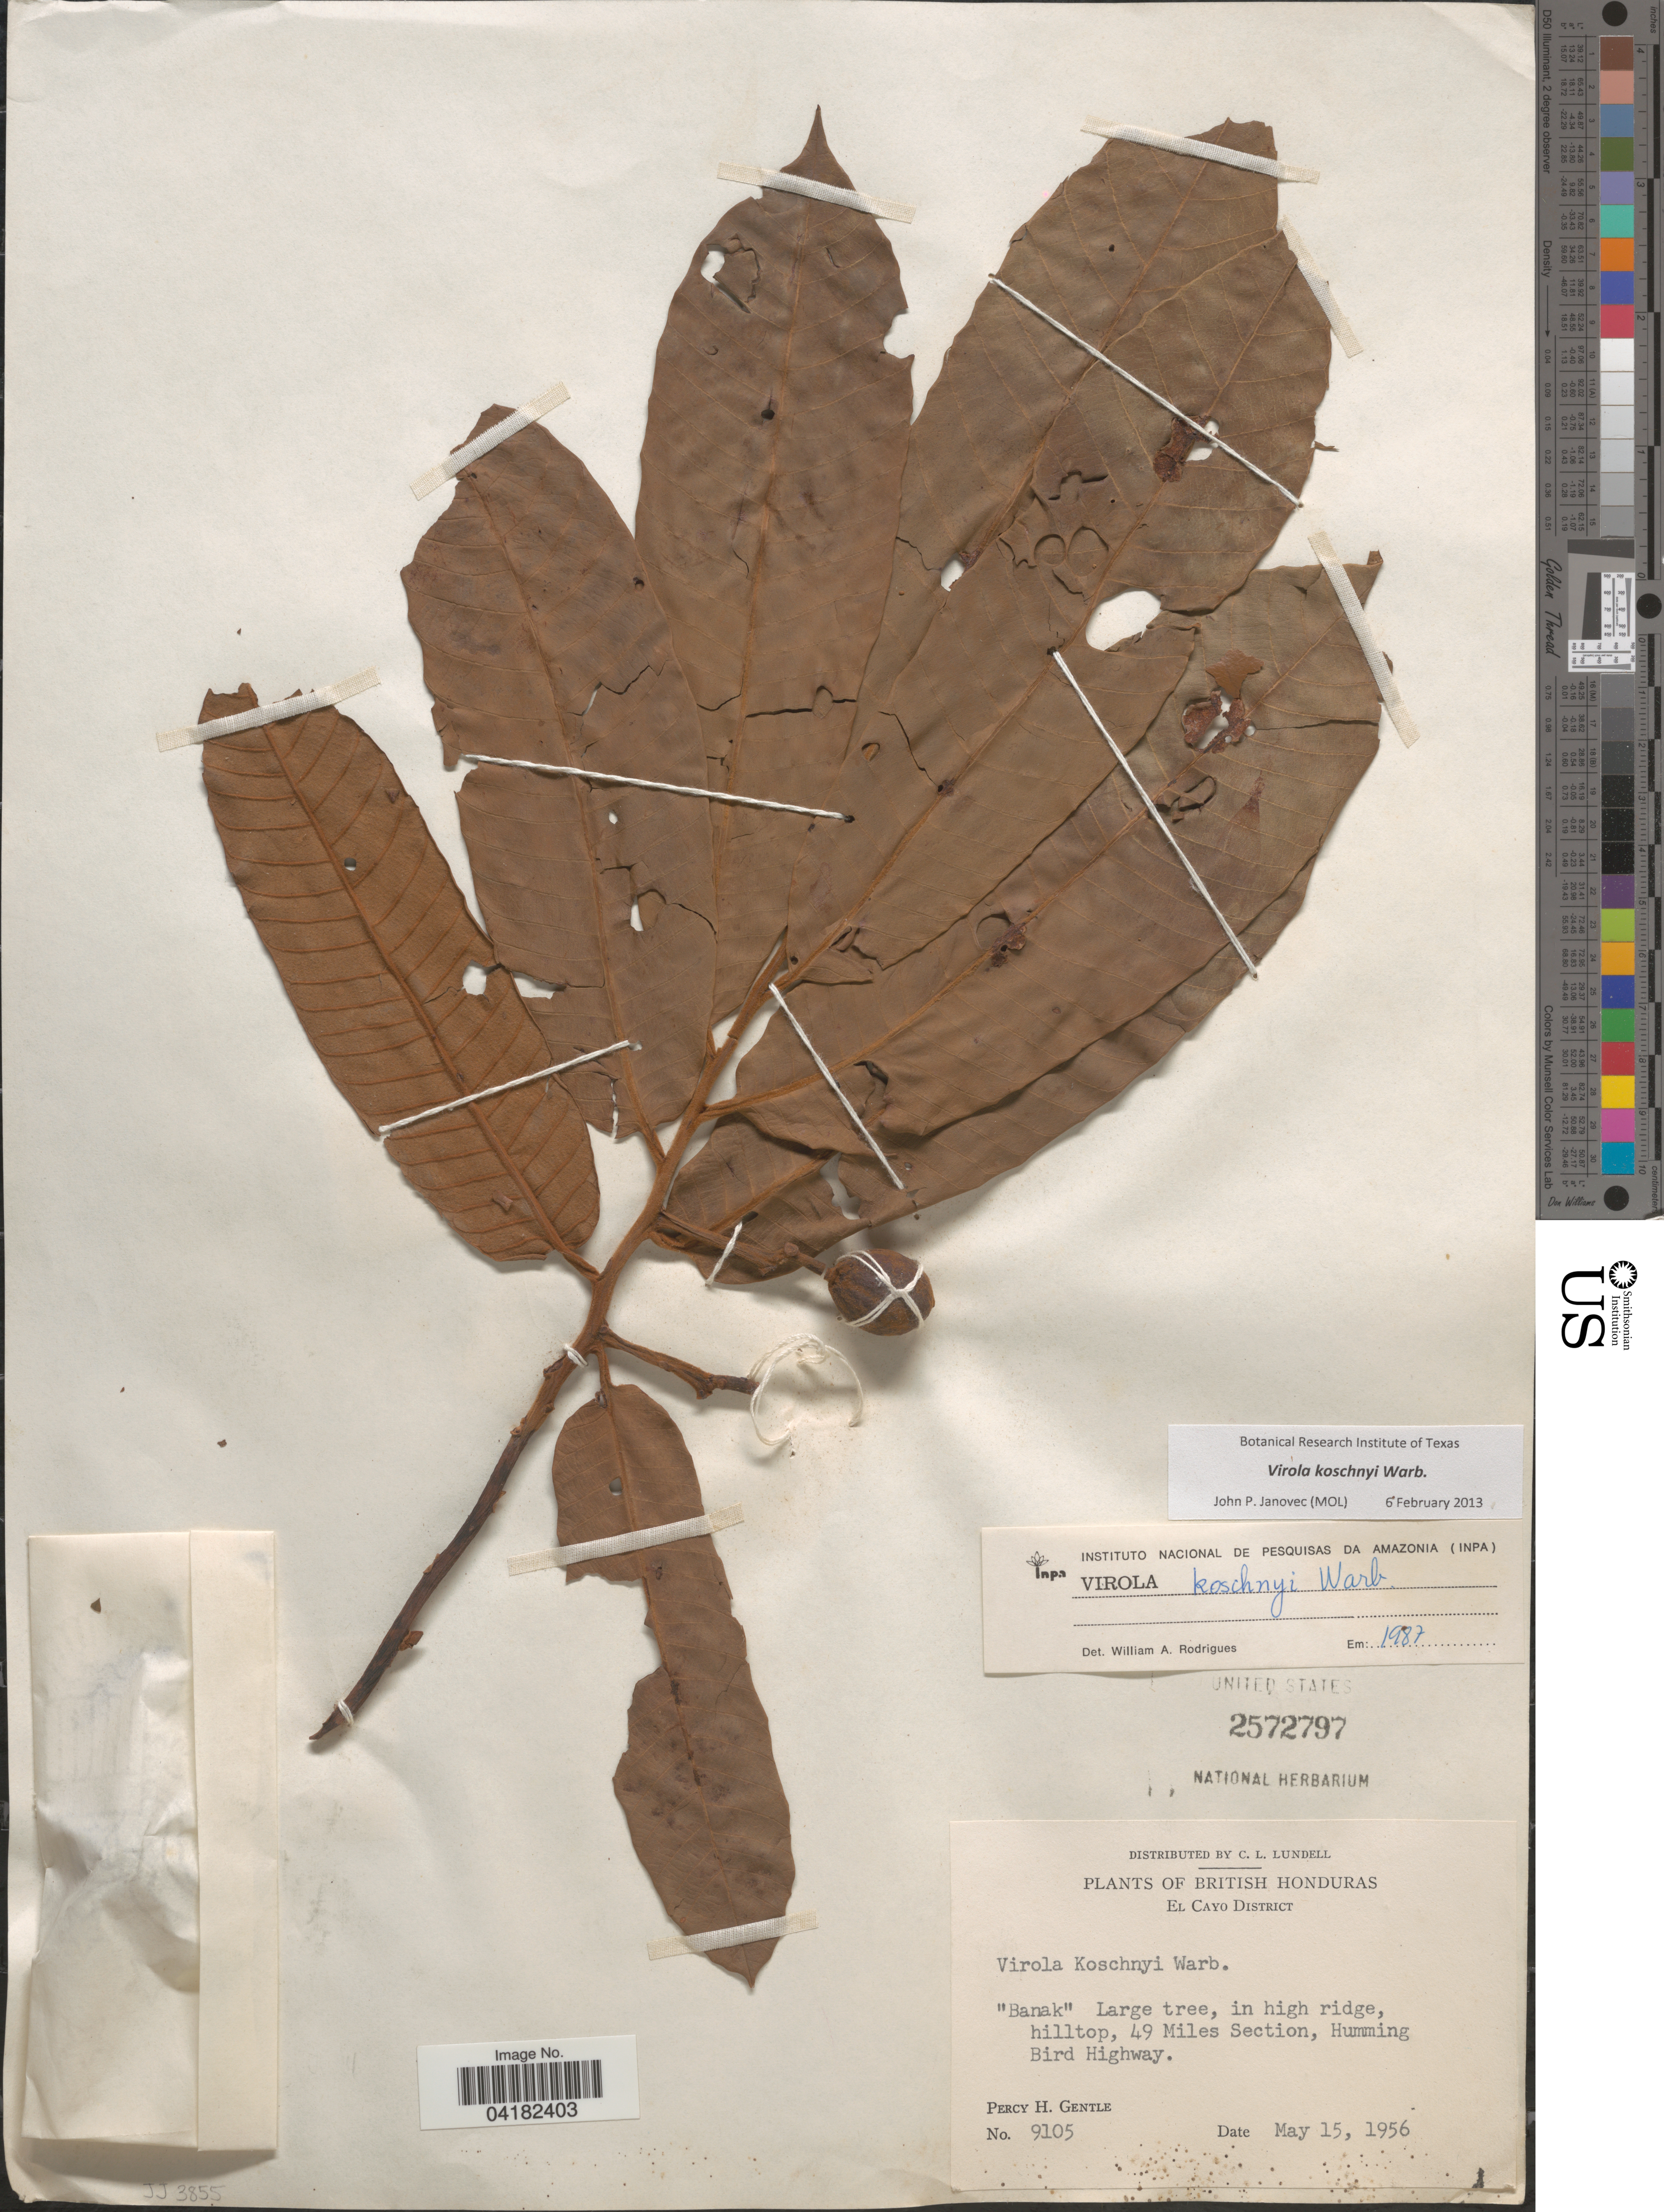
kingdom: Plantae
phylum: Tracheophyta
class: Magnoliopsida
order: Magnoliales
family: Myristicaceae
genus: Virola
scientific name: Virola koschnyi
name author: Warb.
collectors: P. H. Gentle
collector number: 9105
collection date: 1956-05-15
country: Belize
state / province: Cayo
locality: British Honduras. El Cayo District. 49 Miles Section, Humming Bird Highway.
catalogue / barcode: US 2572797